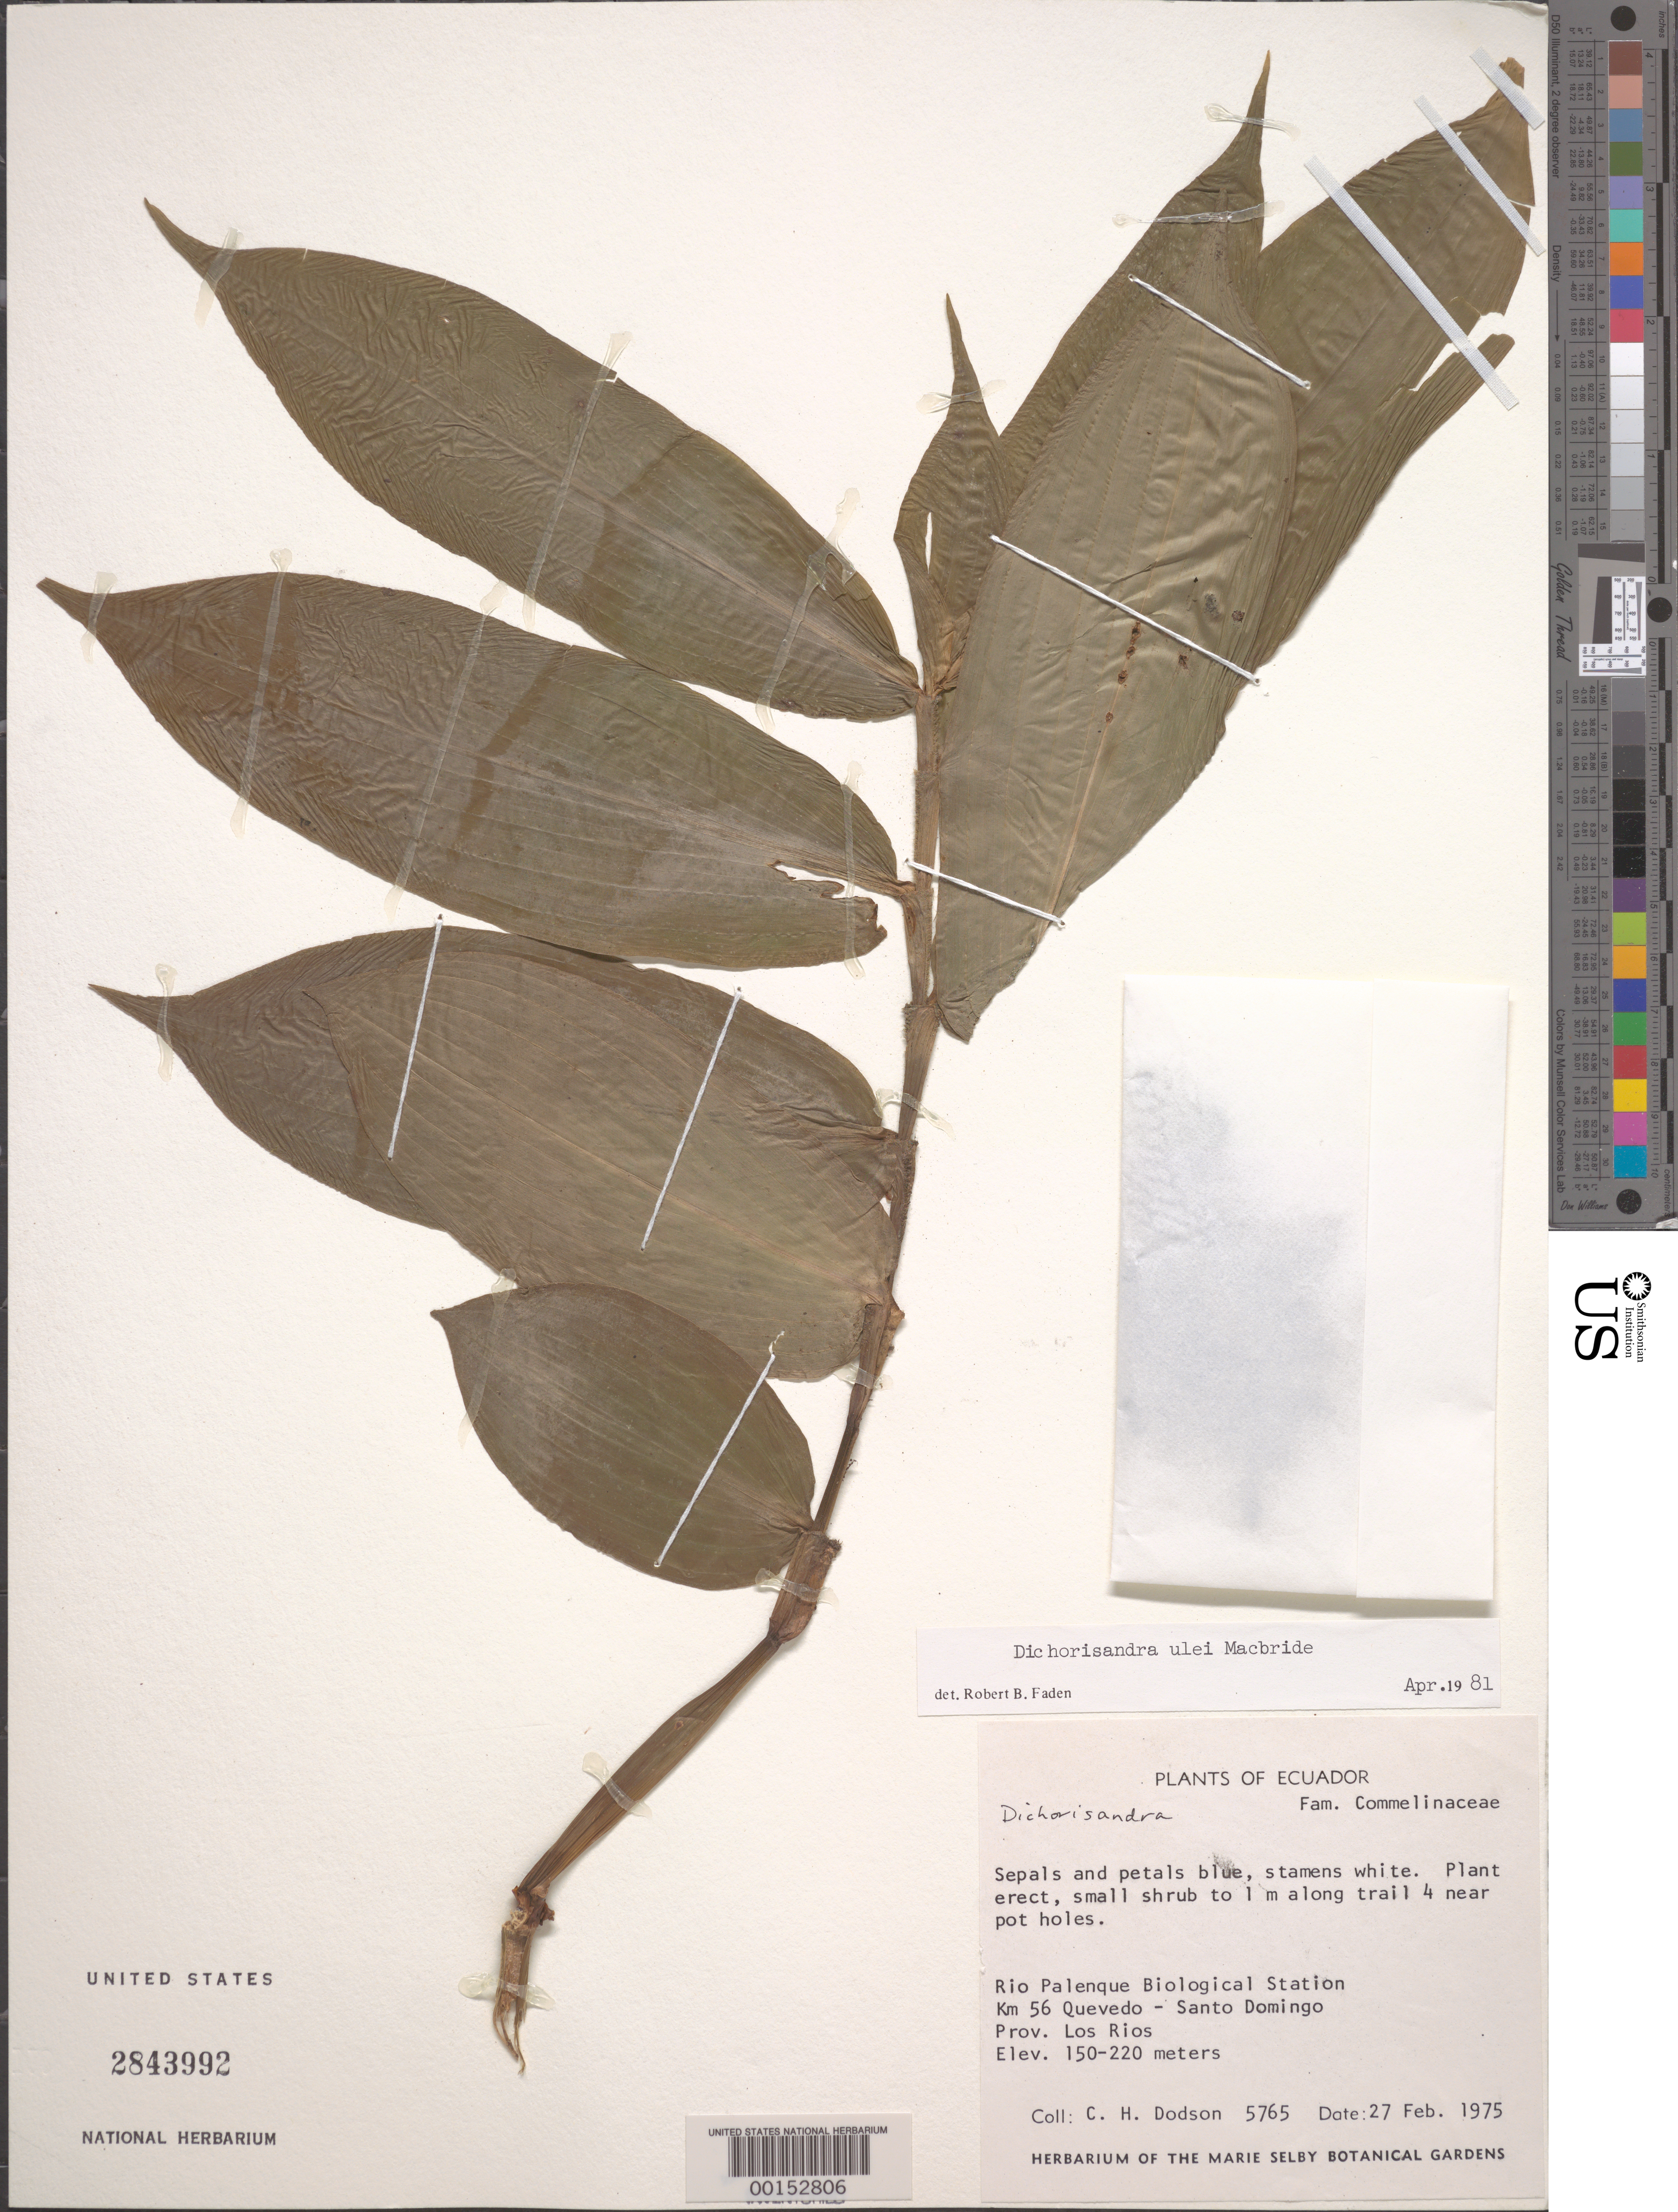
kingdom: Plantae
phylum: Tracheophyta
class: Liliopsida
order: Commelinales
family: Commelinaceae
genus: Dichorisandra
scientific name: Dichorisandra ulei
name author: J.F. Macbr.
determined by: Faden, Robert B., (US), Smithsonian Institution - National Museum of Natural History (UNITED STATES)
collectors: C. H. Dodson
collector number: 5765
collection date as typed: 27 Feb 1975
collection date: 1975-02-27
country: Ecuador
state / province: Los Ríos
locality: Rio palenque Biological station, km 56 Quevedo-Santo Domingo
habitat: Trailside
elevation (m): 150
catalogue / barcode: US 2843992